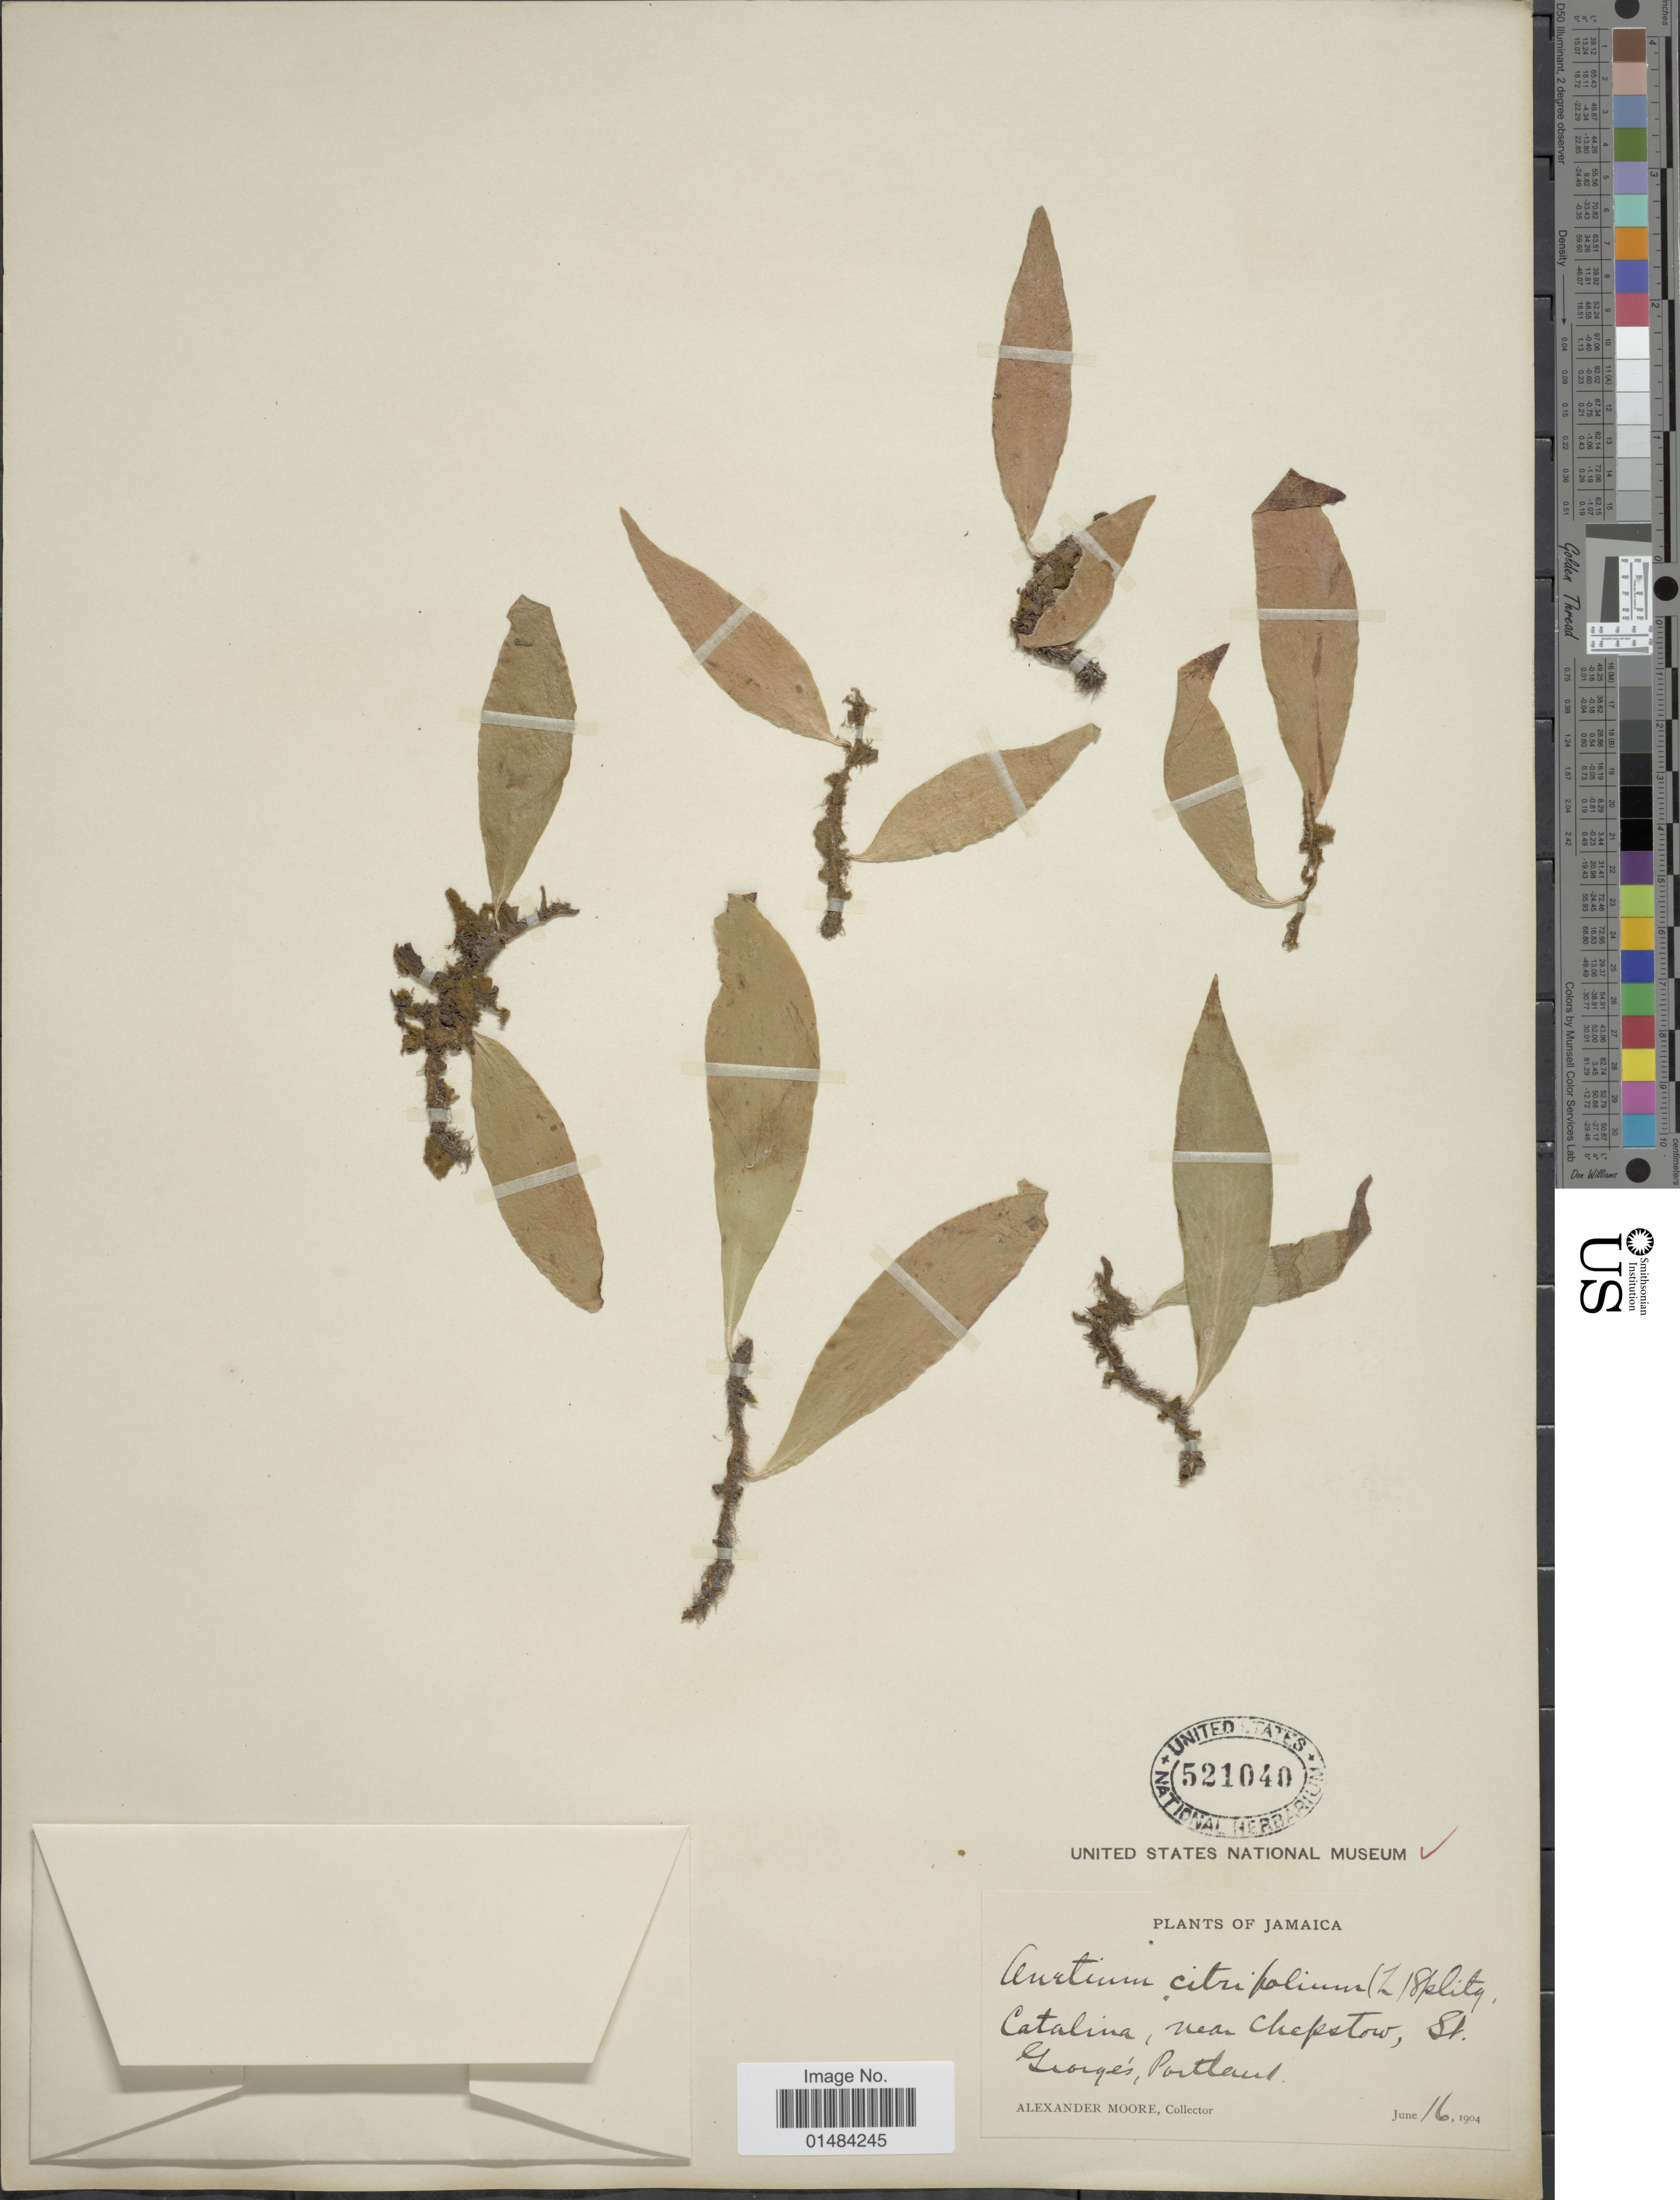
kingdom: Plantae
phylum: Tracheophyta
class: Polypodiopsida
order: Polypodiales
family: Pteridaceae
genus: Anetium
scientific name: Anetium citrifolium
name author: (L.) Splitg.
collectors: A. Moore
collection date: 1904-06-16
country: Jamaica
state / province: Portland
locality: Jamaica, Catalina, near Chepstow, St. George's.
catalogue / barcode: US 521040